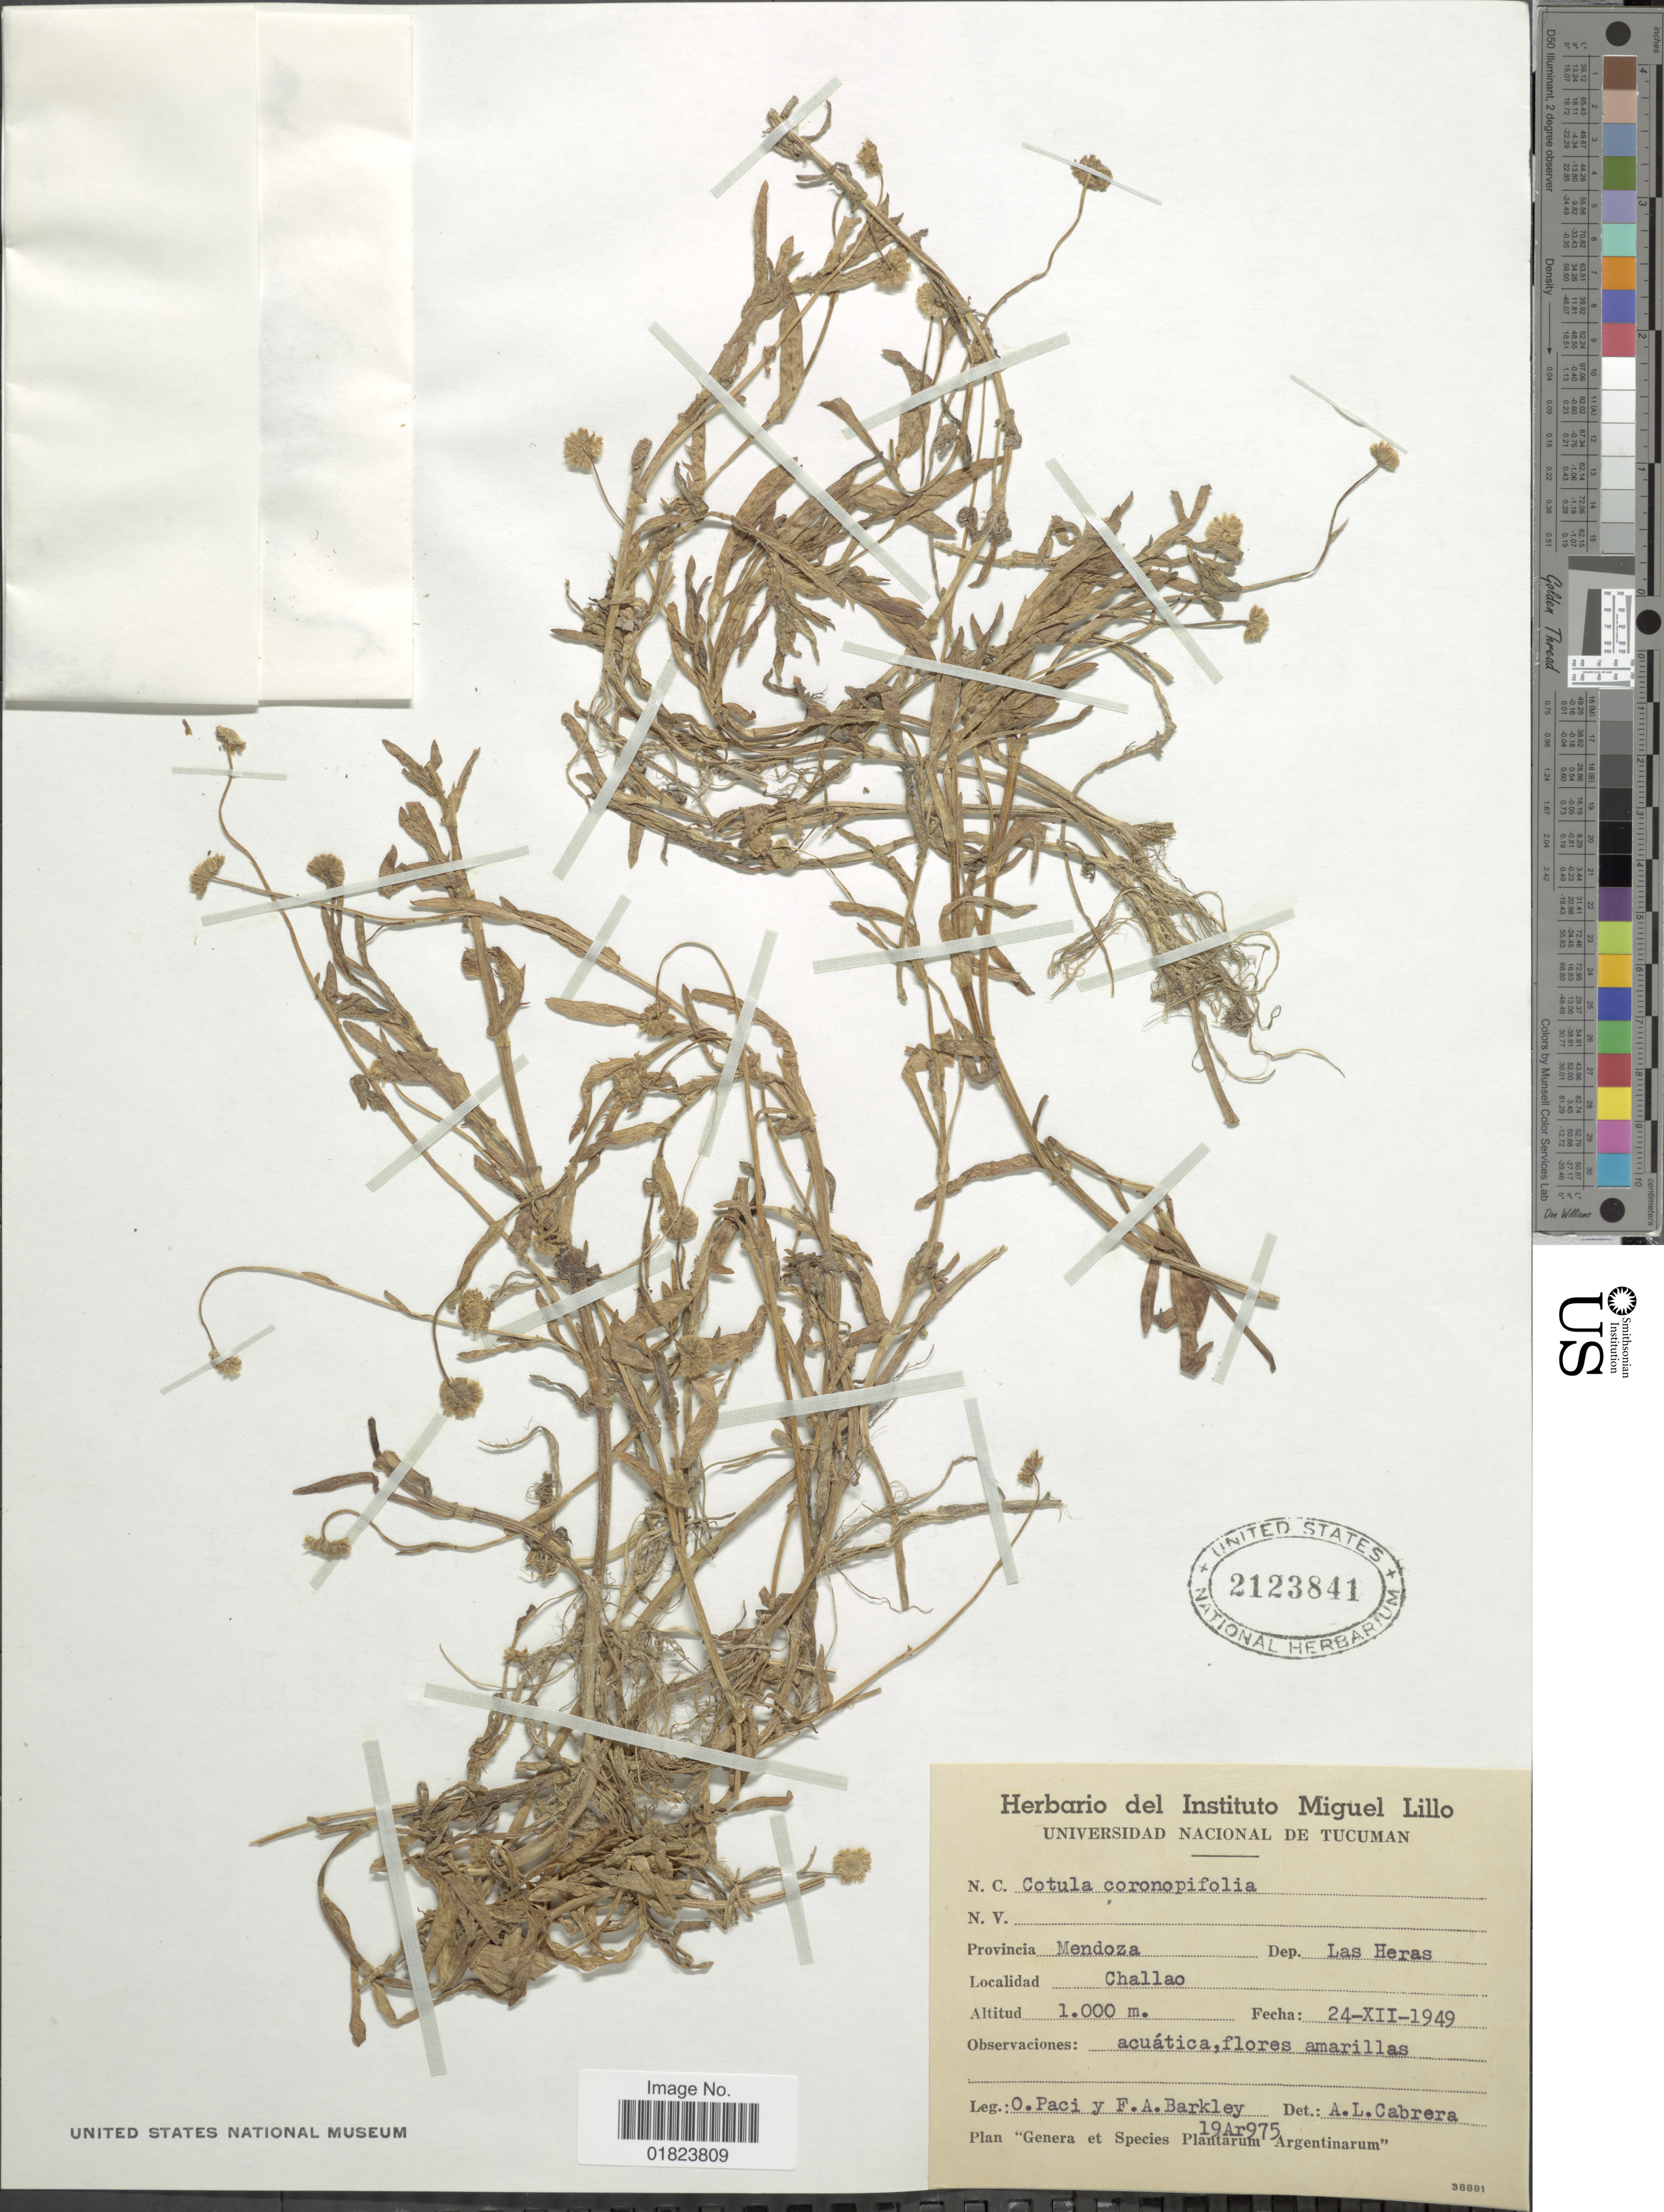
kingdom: Plantae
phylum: Tracheophyta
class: Magnoliopsida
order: Asterales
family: Asteraceae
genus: Cotula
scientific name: Cotula coronopifolia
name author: L.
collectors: O. Paci & F. A. Barkley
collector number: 19Ar975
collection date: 1949-12-24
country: Argentina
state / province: Mendoza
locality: Dep. Las Heras, Challao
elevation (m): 1000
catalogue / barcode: US 2123841